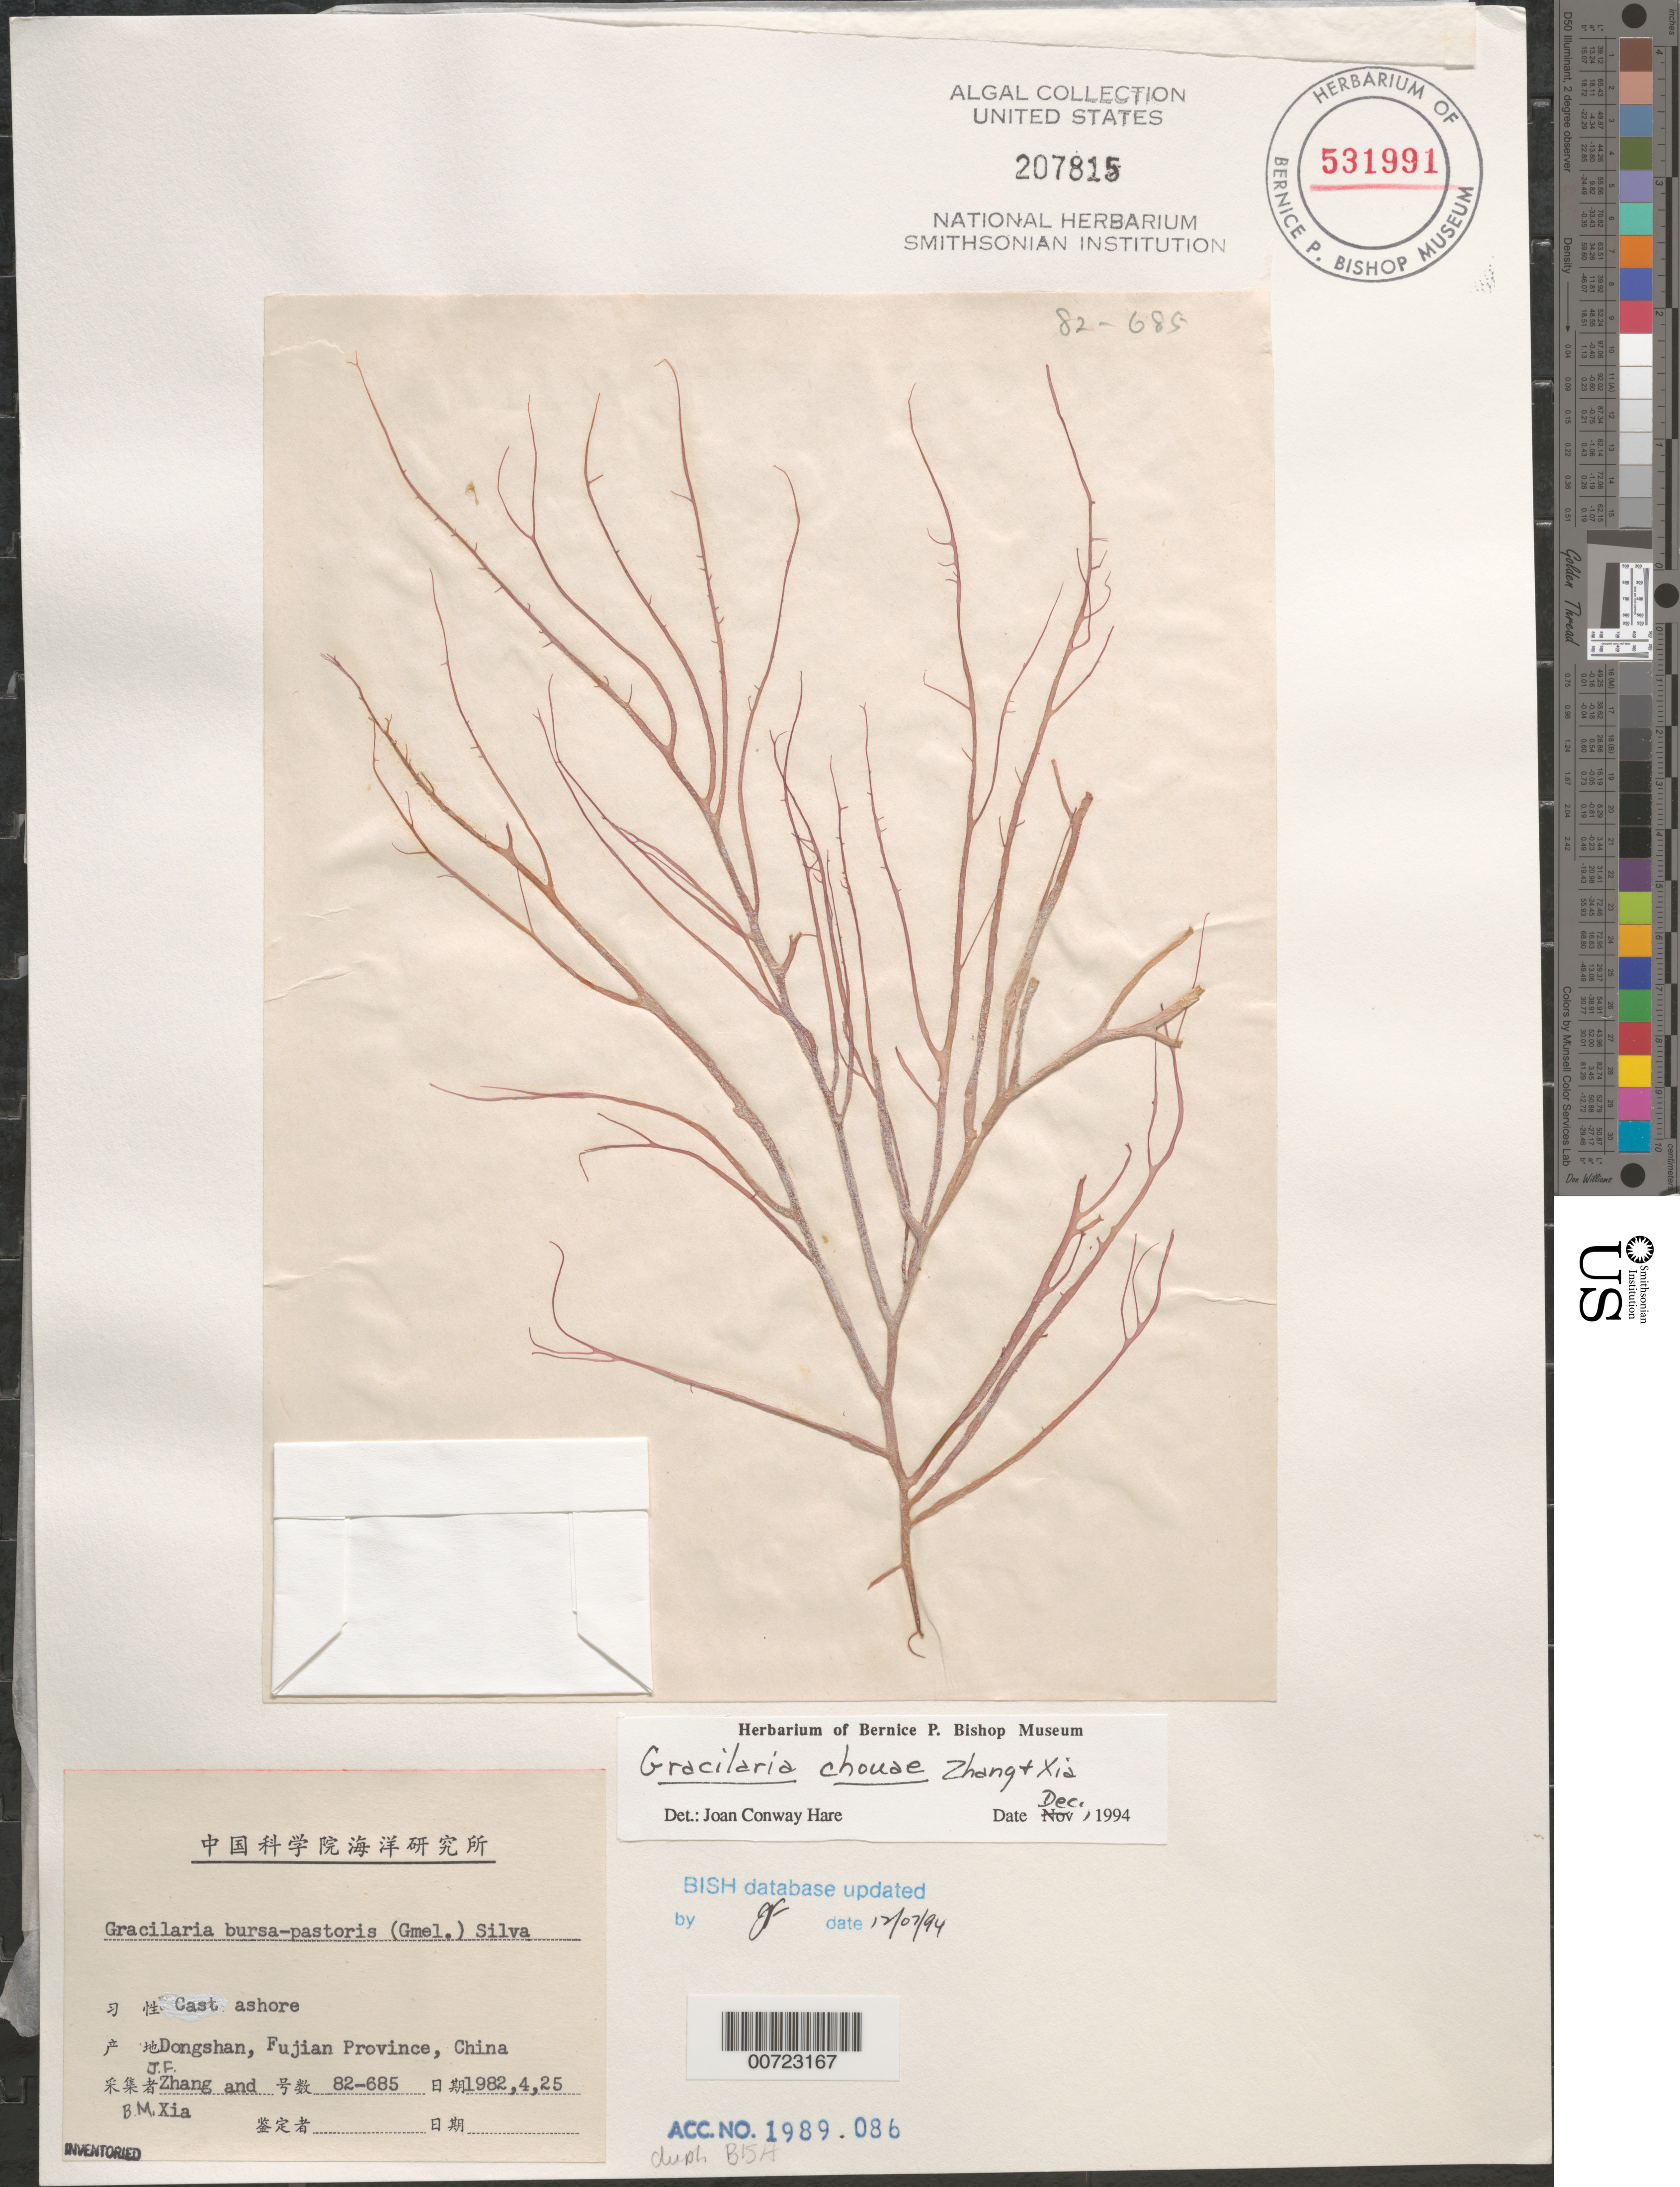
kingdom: Plantae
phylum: Rhodophyta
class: Florideophyceae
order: Gracilariales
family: Gracilariaceae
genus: Gracilaria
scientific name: Gracilaria parvispora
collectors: J. Zhang & B. Xia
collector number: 82-685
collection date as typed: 25 Apr 1982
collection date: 1982-04-25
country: China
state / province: Fujian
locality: Dongshan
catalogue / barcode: US 207815